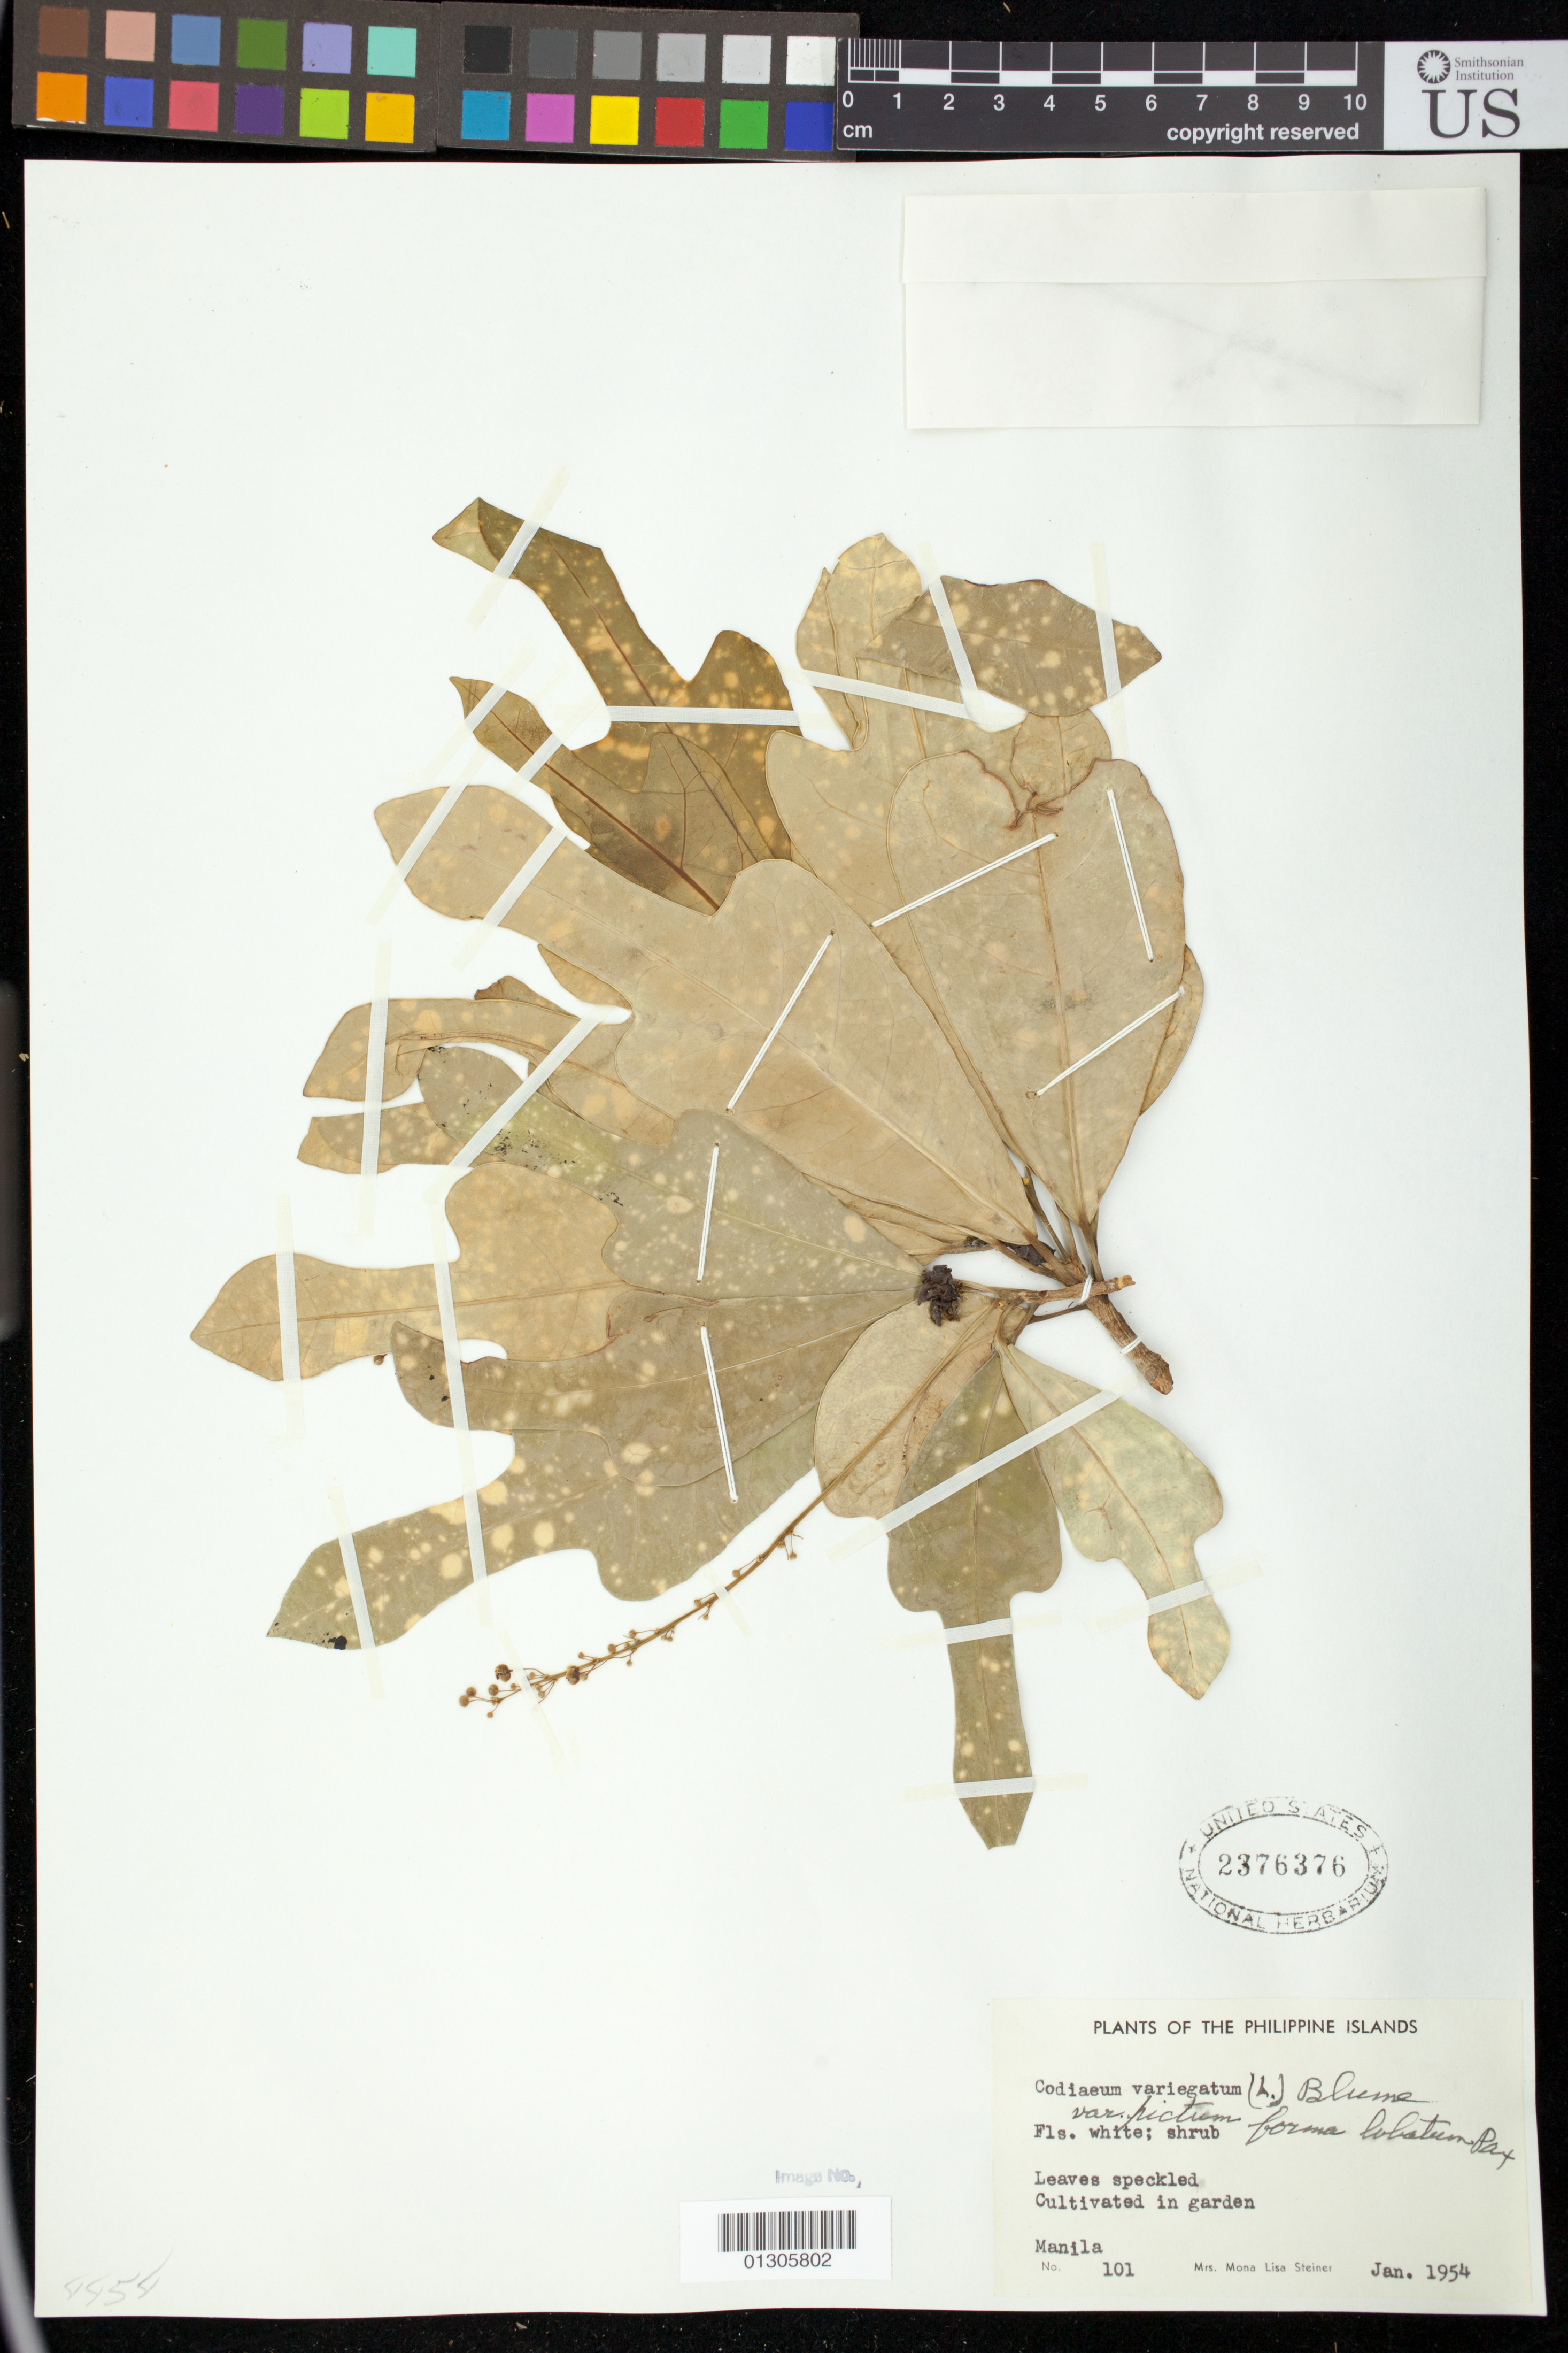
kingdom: Plantae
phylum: Tracheophyta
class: Magnoliopsida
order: Malpighiales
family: Euphorbiaceae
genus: Codiaeum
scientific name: Codiaeum variegatum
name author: (L.) Rumph. ex A. Juss.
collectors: M. Steiner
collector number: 101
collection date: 1954-01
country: Philippines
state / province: National Capital Region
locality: Manila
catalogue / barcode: US 2376376